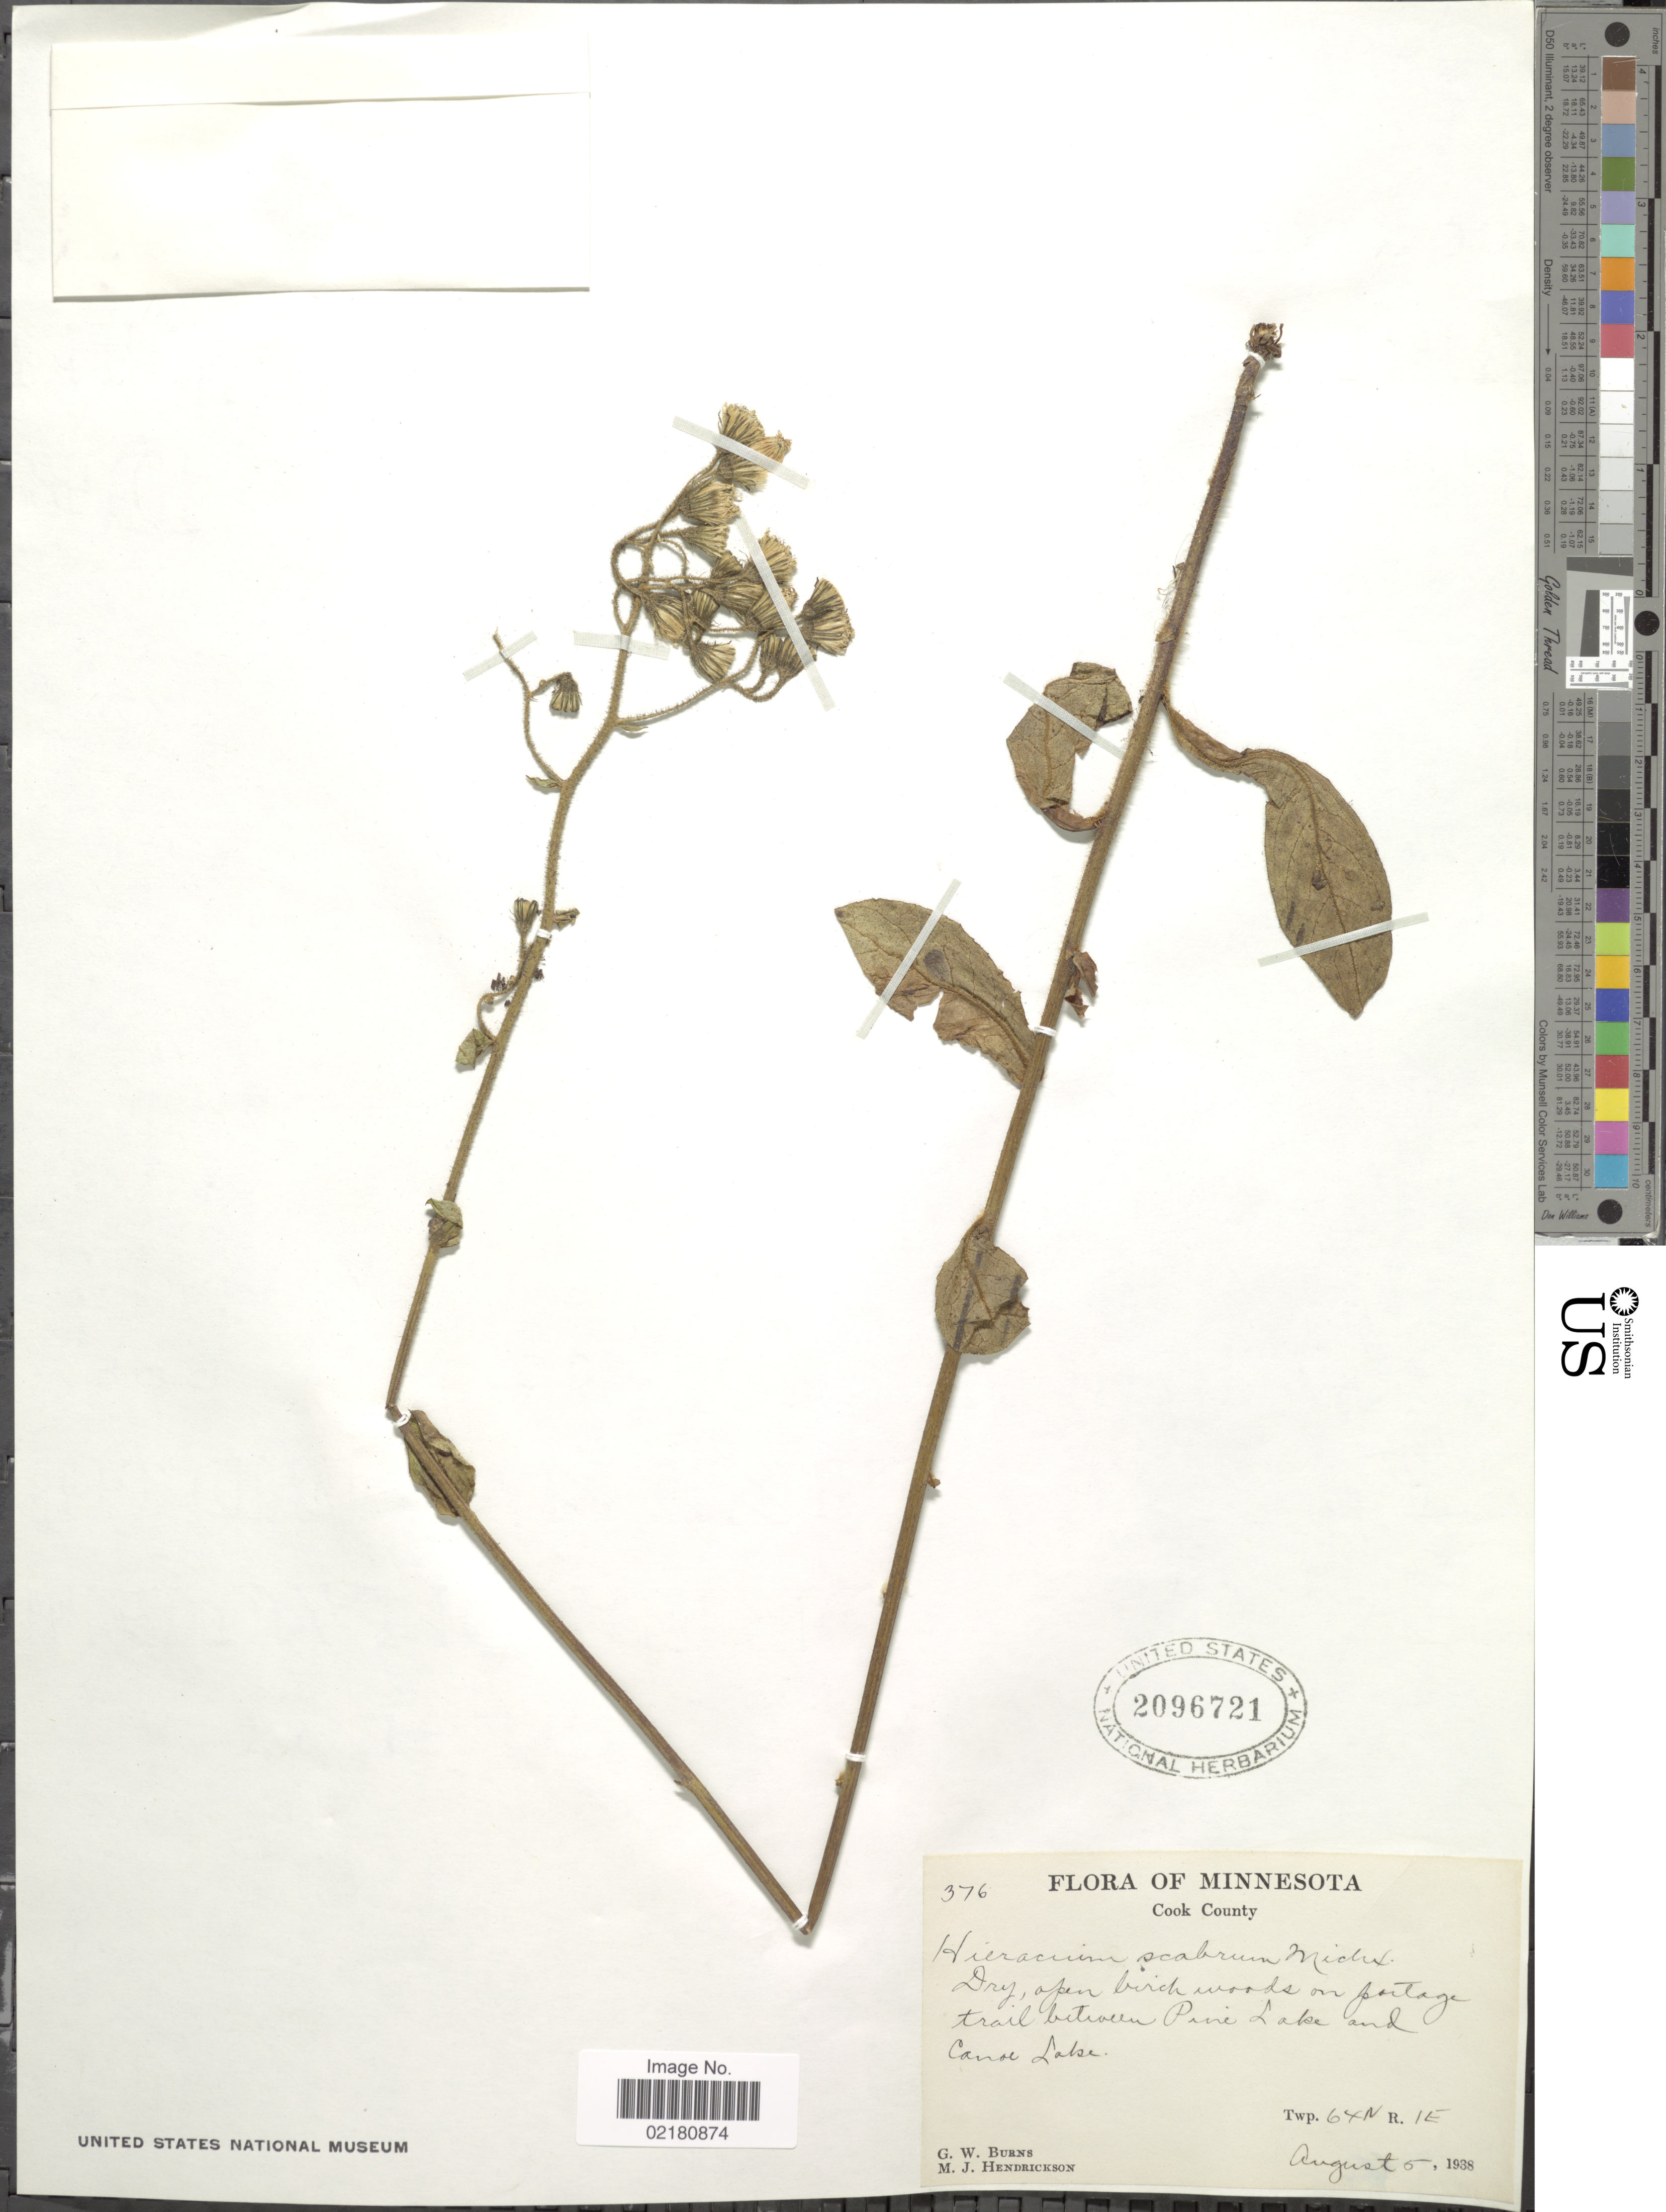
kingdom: Plantae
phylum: Tracheophyta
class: Magnoliopsida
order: Asterales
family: Asteraceae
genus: Pilosella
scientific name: Pilosella verruculata subsp. verruculata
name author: (Link) Soják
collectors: G. Burns & M. Hendrickson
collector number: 376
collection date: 1938-08-05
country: United States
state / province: Minnesota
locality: Cook County. Dry, open brick woods on portage trail between Pine Lake and Canoe Lake. Twp. 64N R. 1E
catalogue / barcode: US 2096721